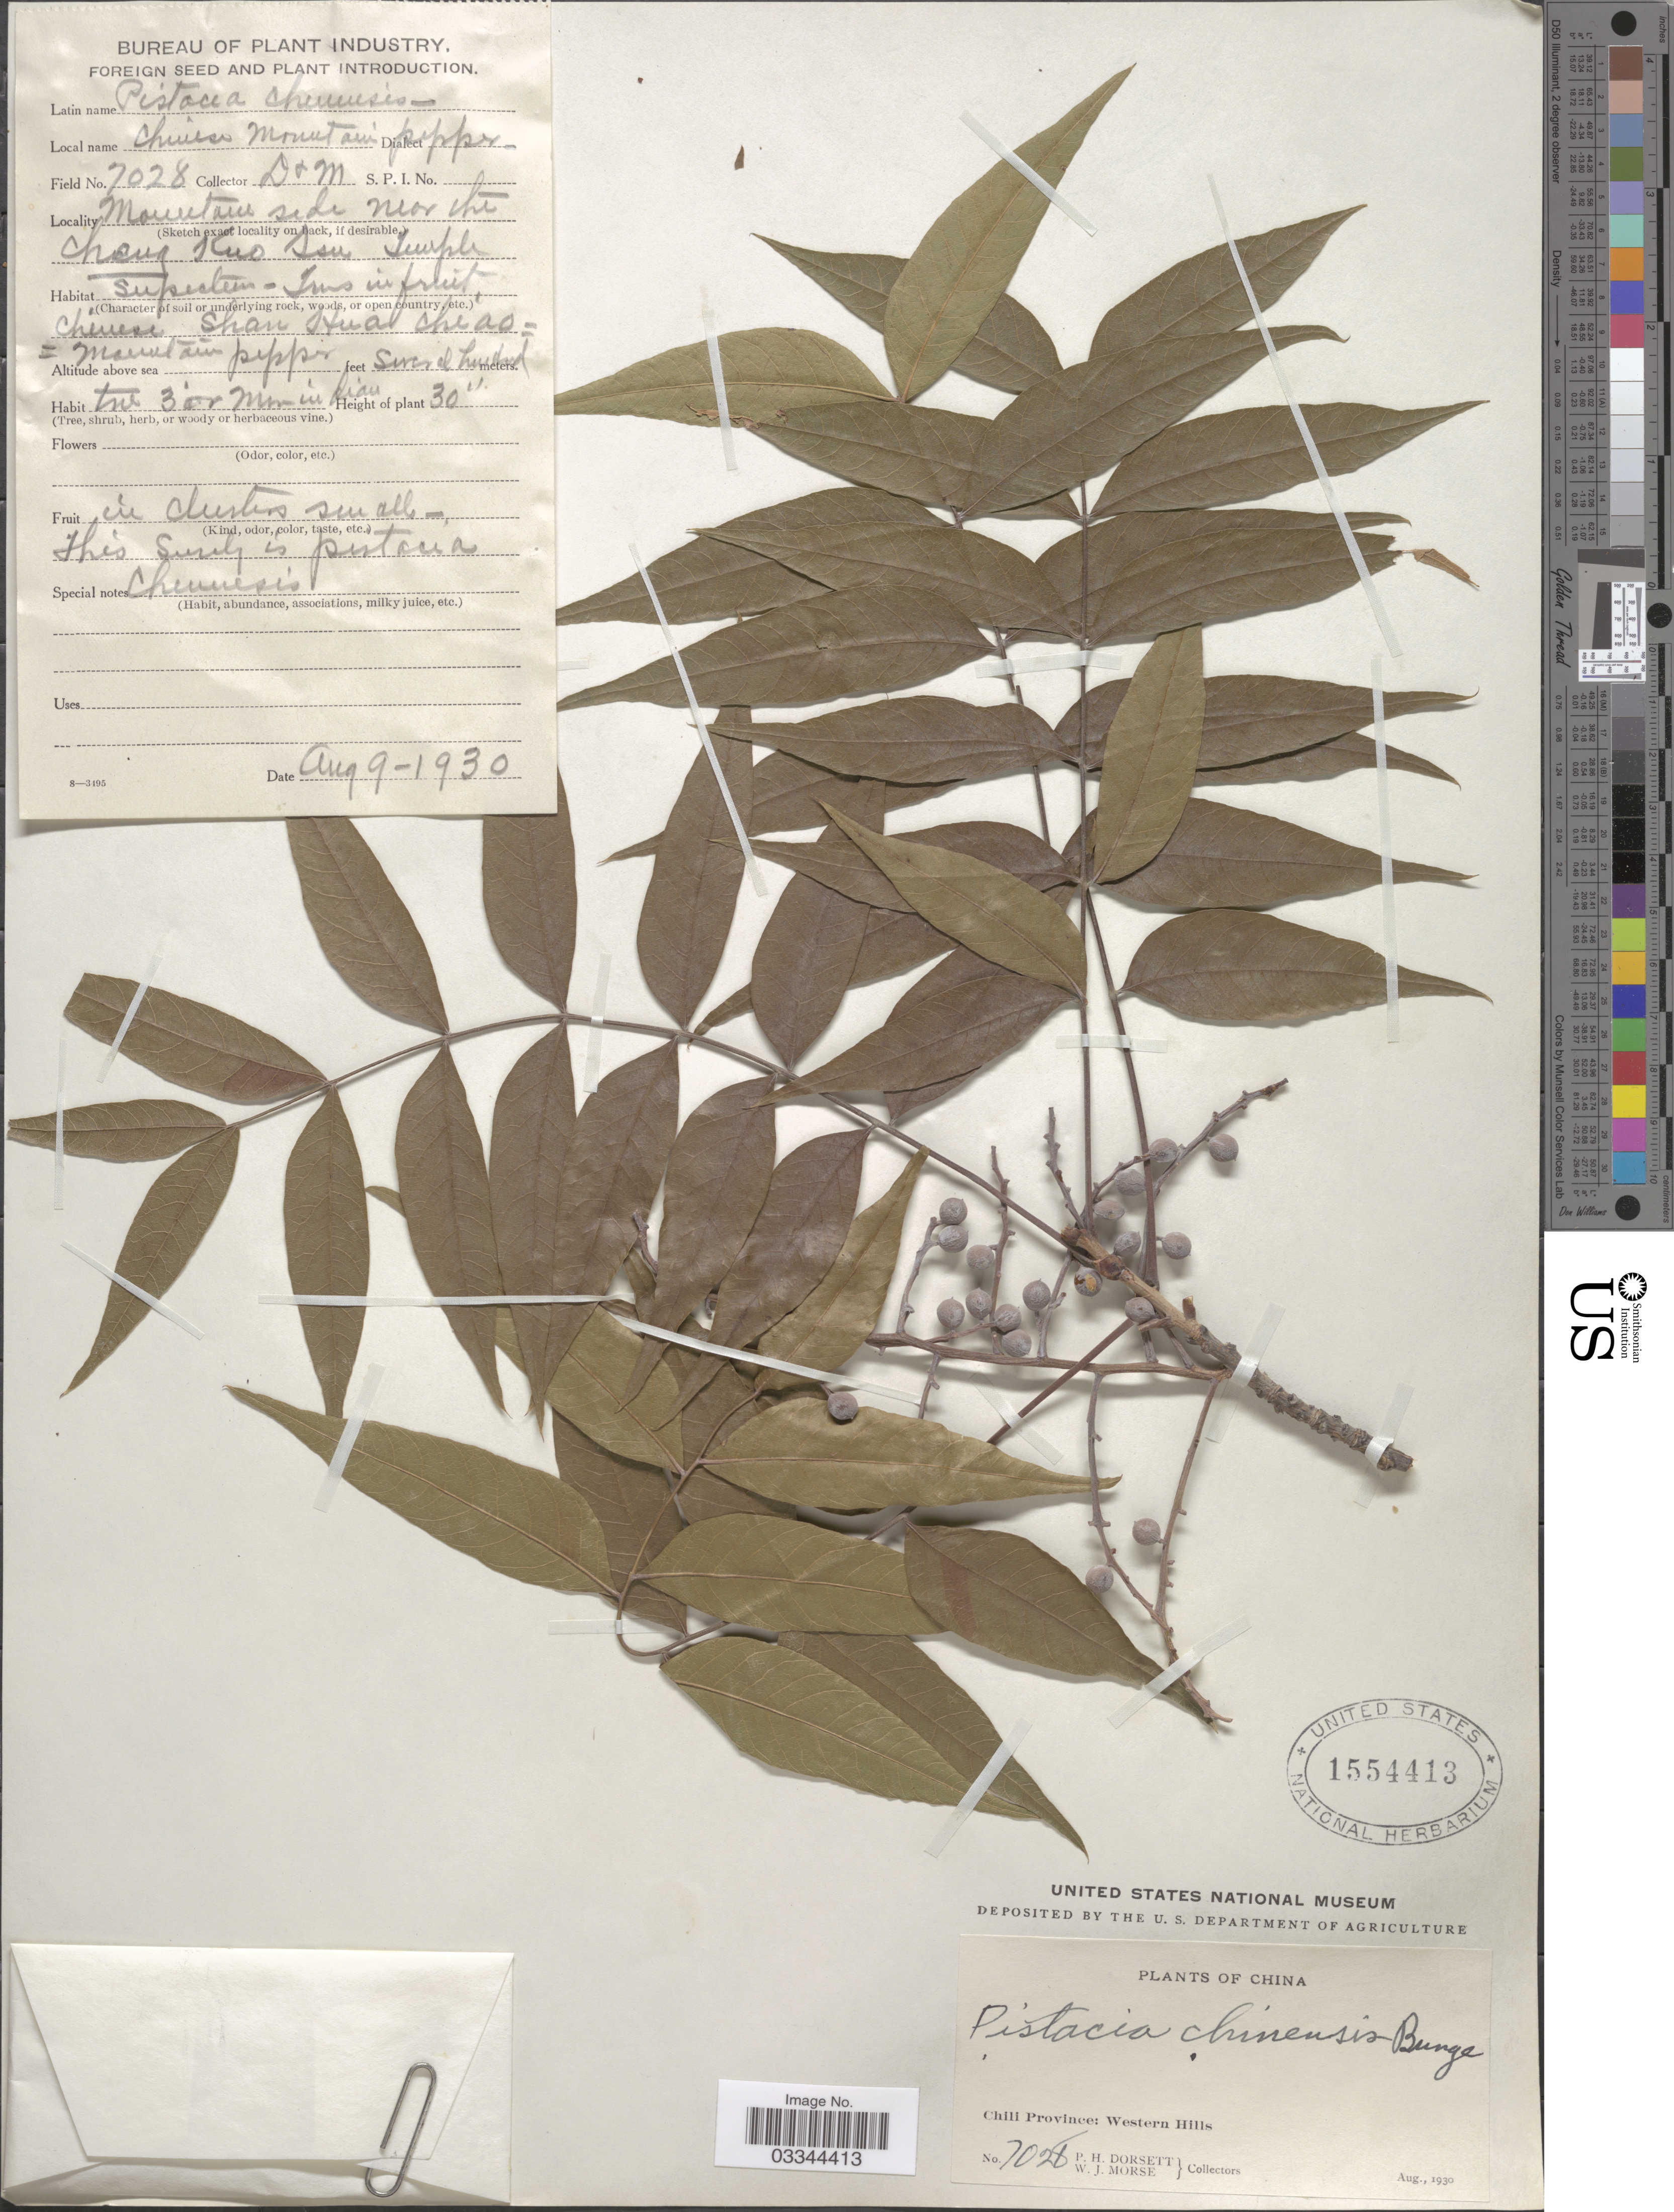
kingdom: Plantae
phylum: Tracheophyta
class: Magnoliopsida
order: Sapindales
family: Anacardiaceae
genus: Pistacia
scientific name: Pistacia chinensis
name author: Bunge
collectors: P. H. Dorsett & W. J. Morse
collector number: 7028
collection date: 1930-08-09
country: China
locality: Chili Province: Western Hills. Mountain side near the Cheng Kuo Tsu.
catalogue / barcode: US 1554413